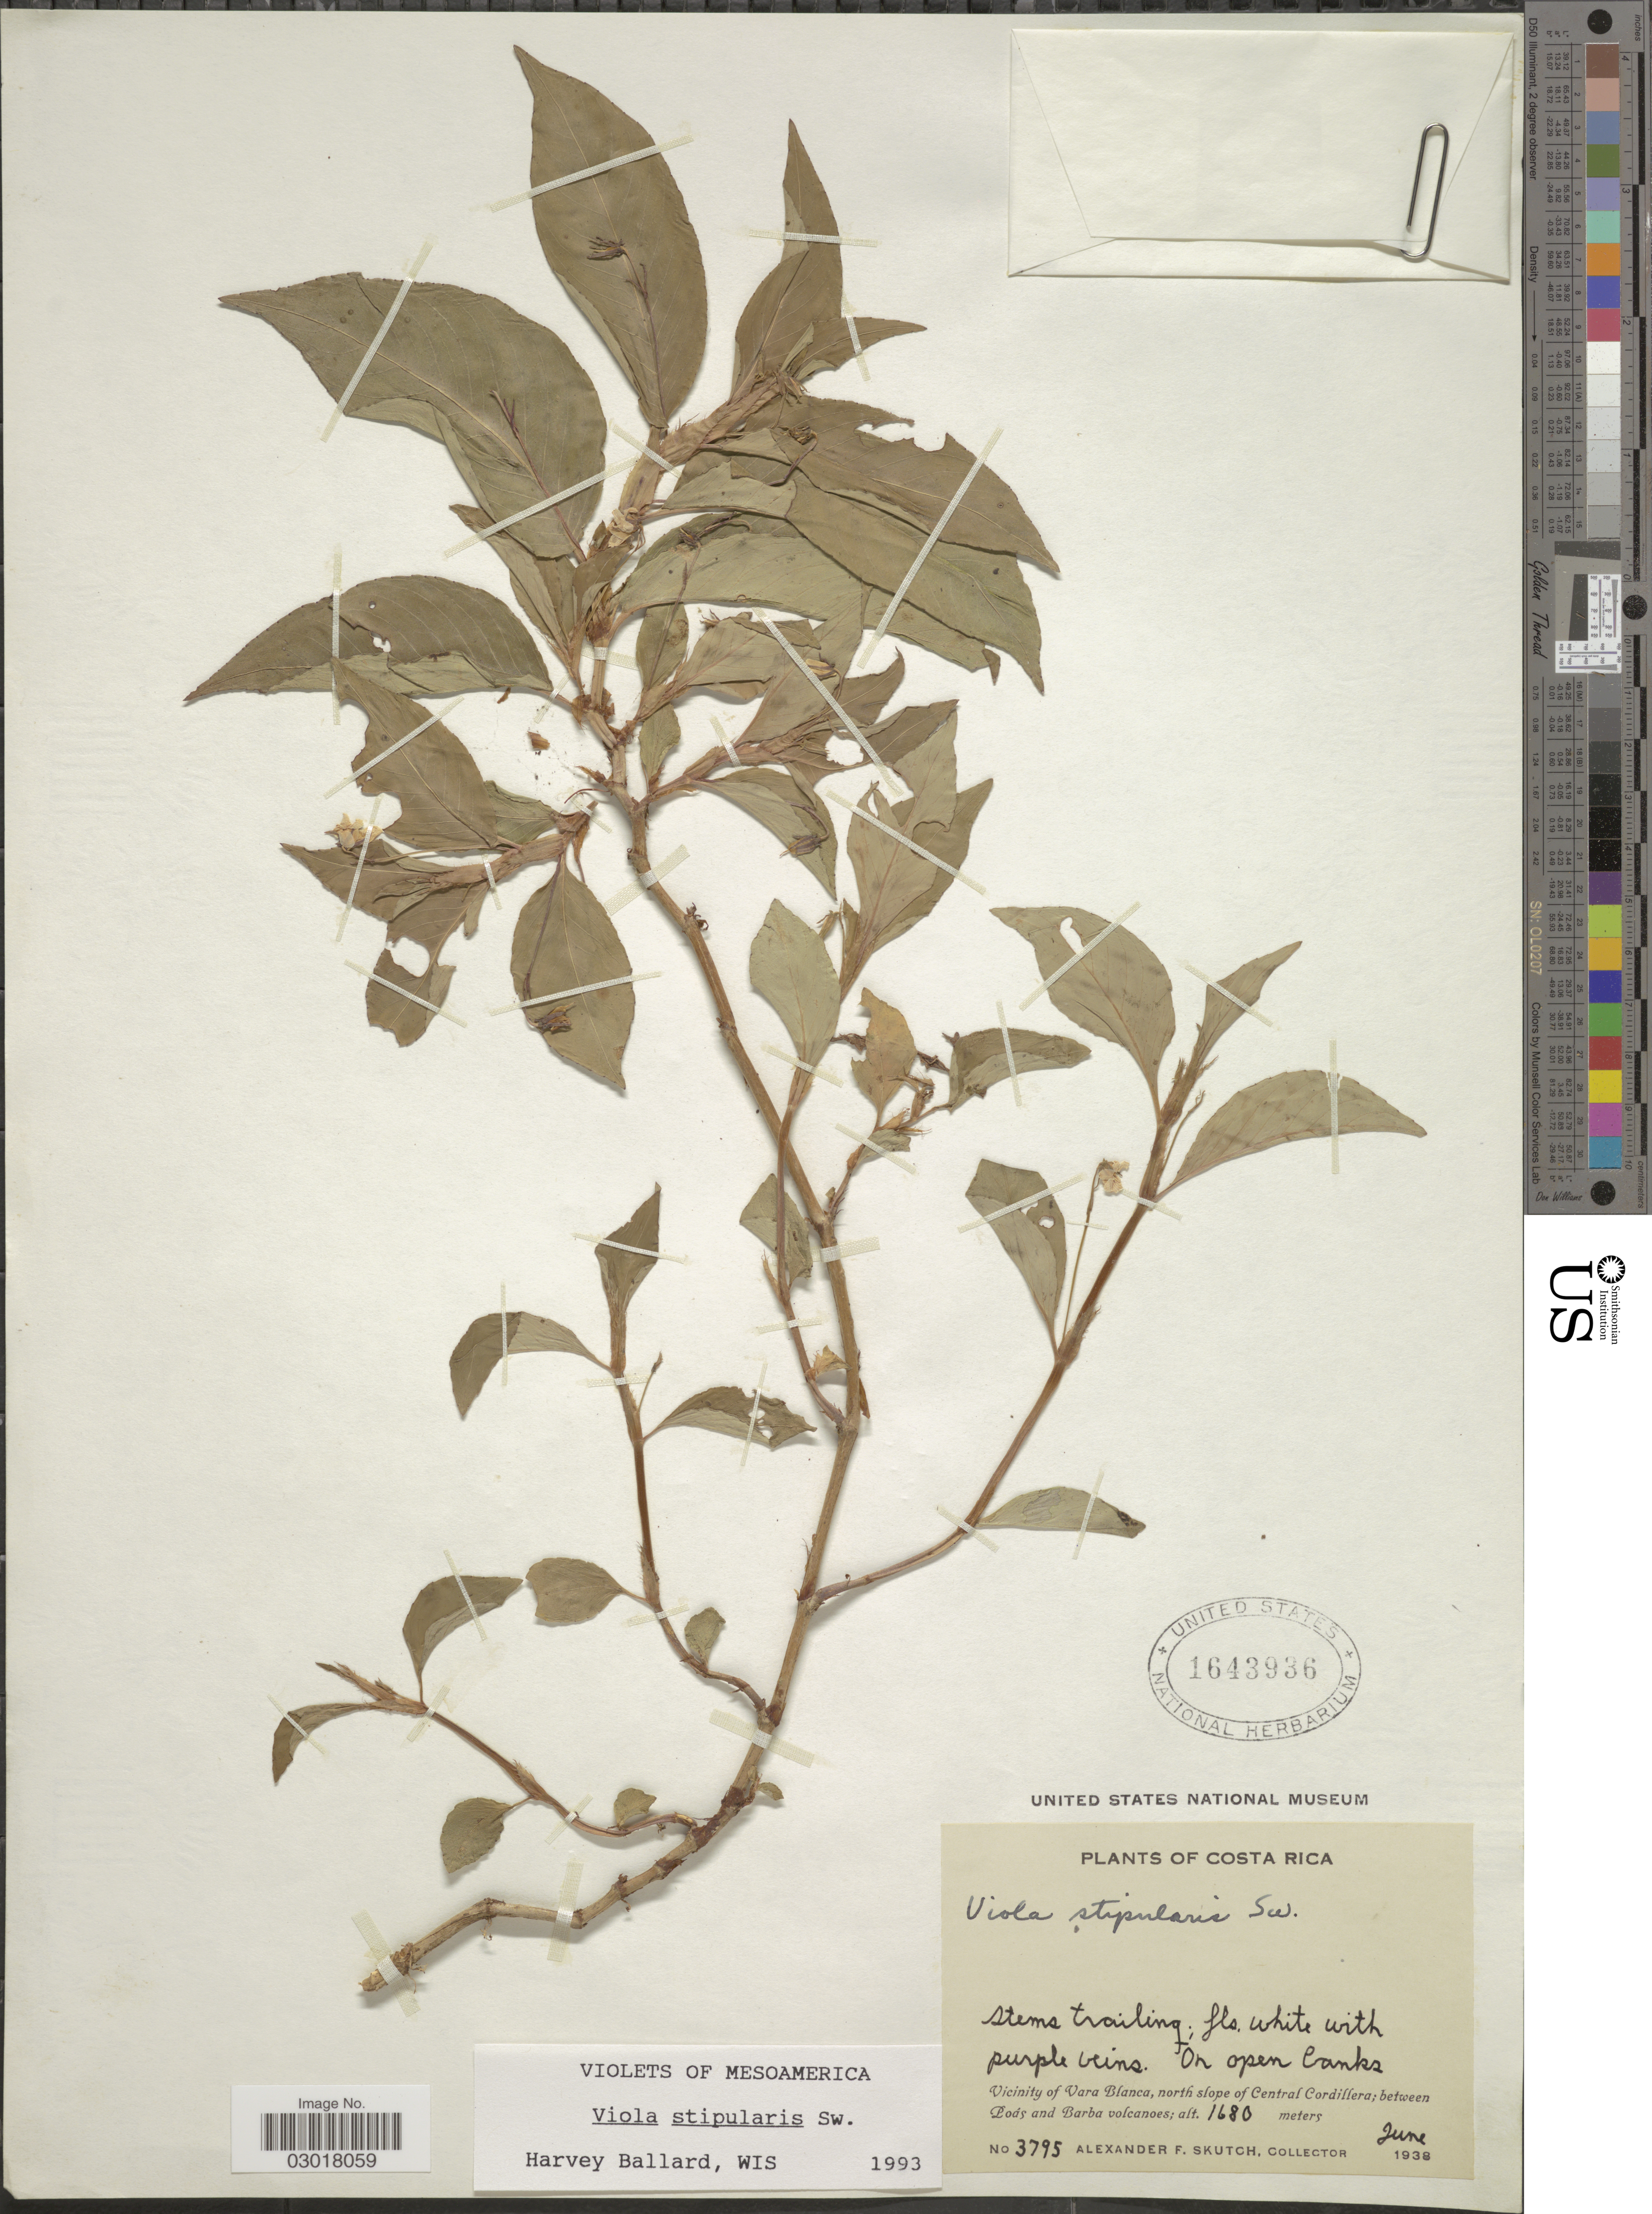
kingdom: Plantae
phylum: Tracheophyta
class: Magnoliopsida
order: Malpighiales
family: Violaceae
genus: Viola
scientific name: Viola stipularis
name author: Sw.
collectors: A. F. Skutch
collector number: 3795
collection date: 1938-06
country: Costa Rica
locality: Vicinity of Vara Blanca, north slope of Central Cordillera; between Pods and Barba volcanoes.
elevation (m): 1680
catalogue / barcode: US 1643936